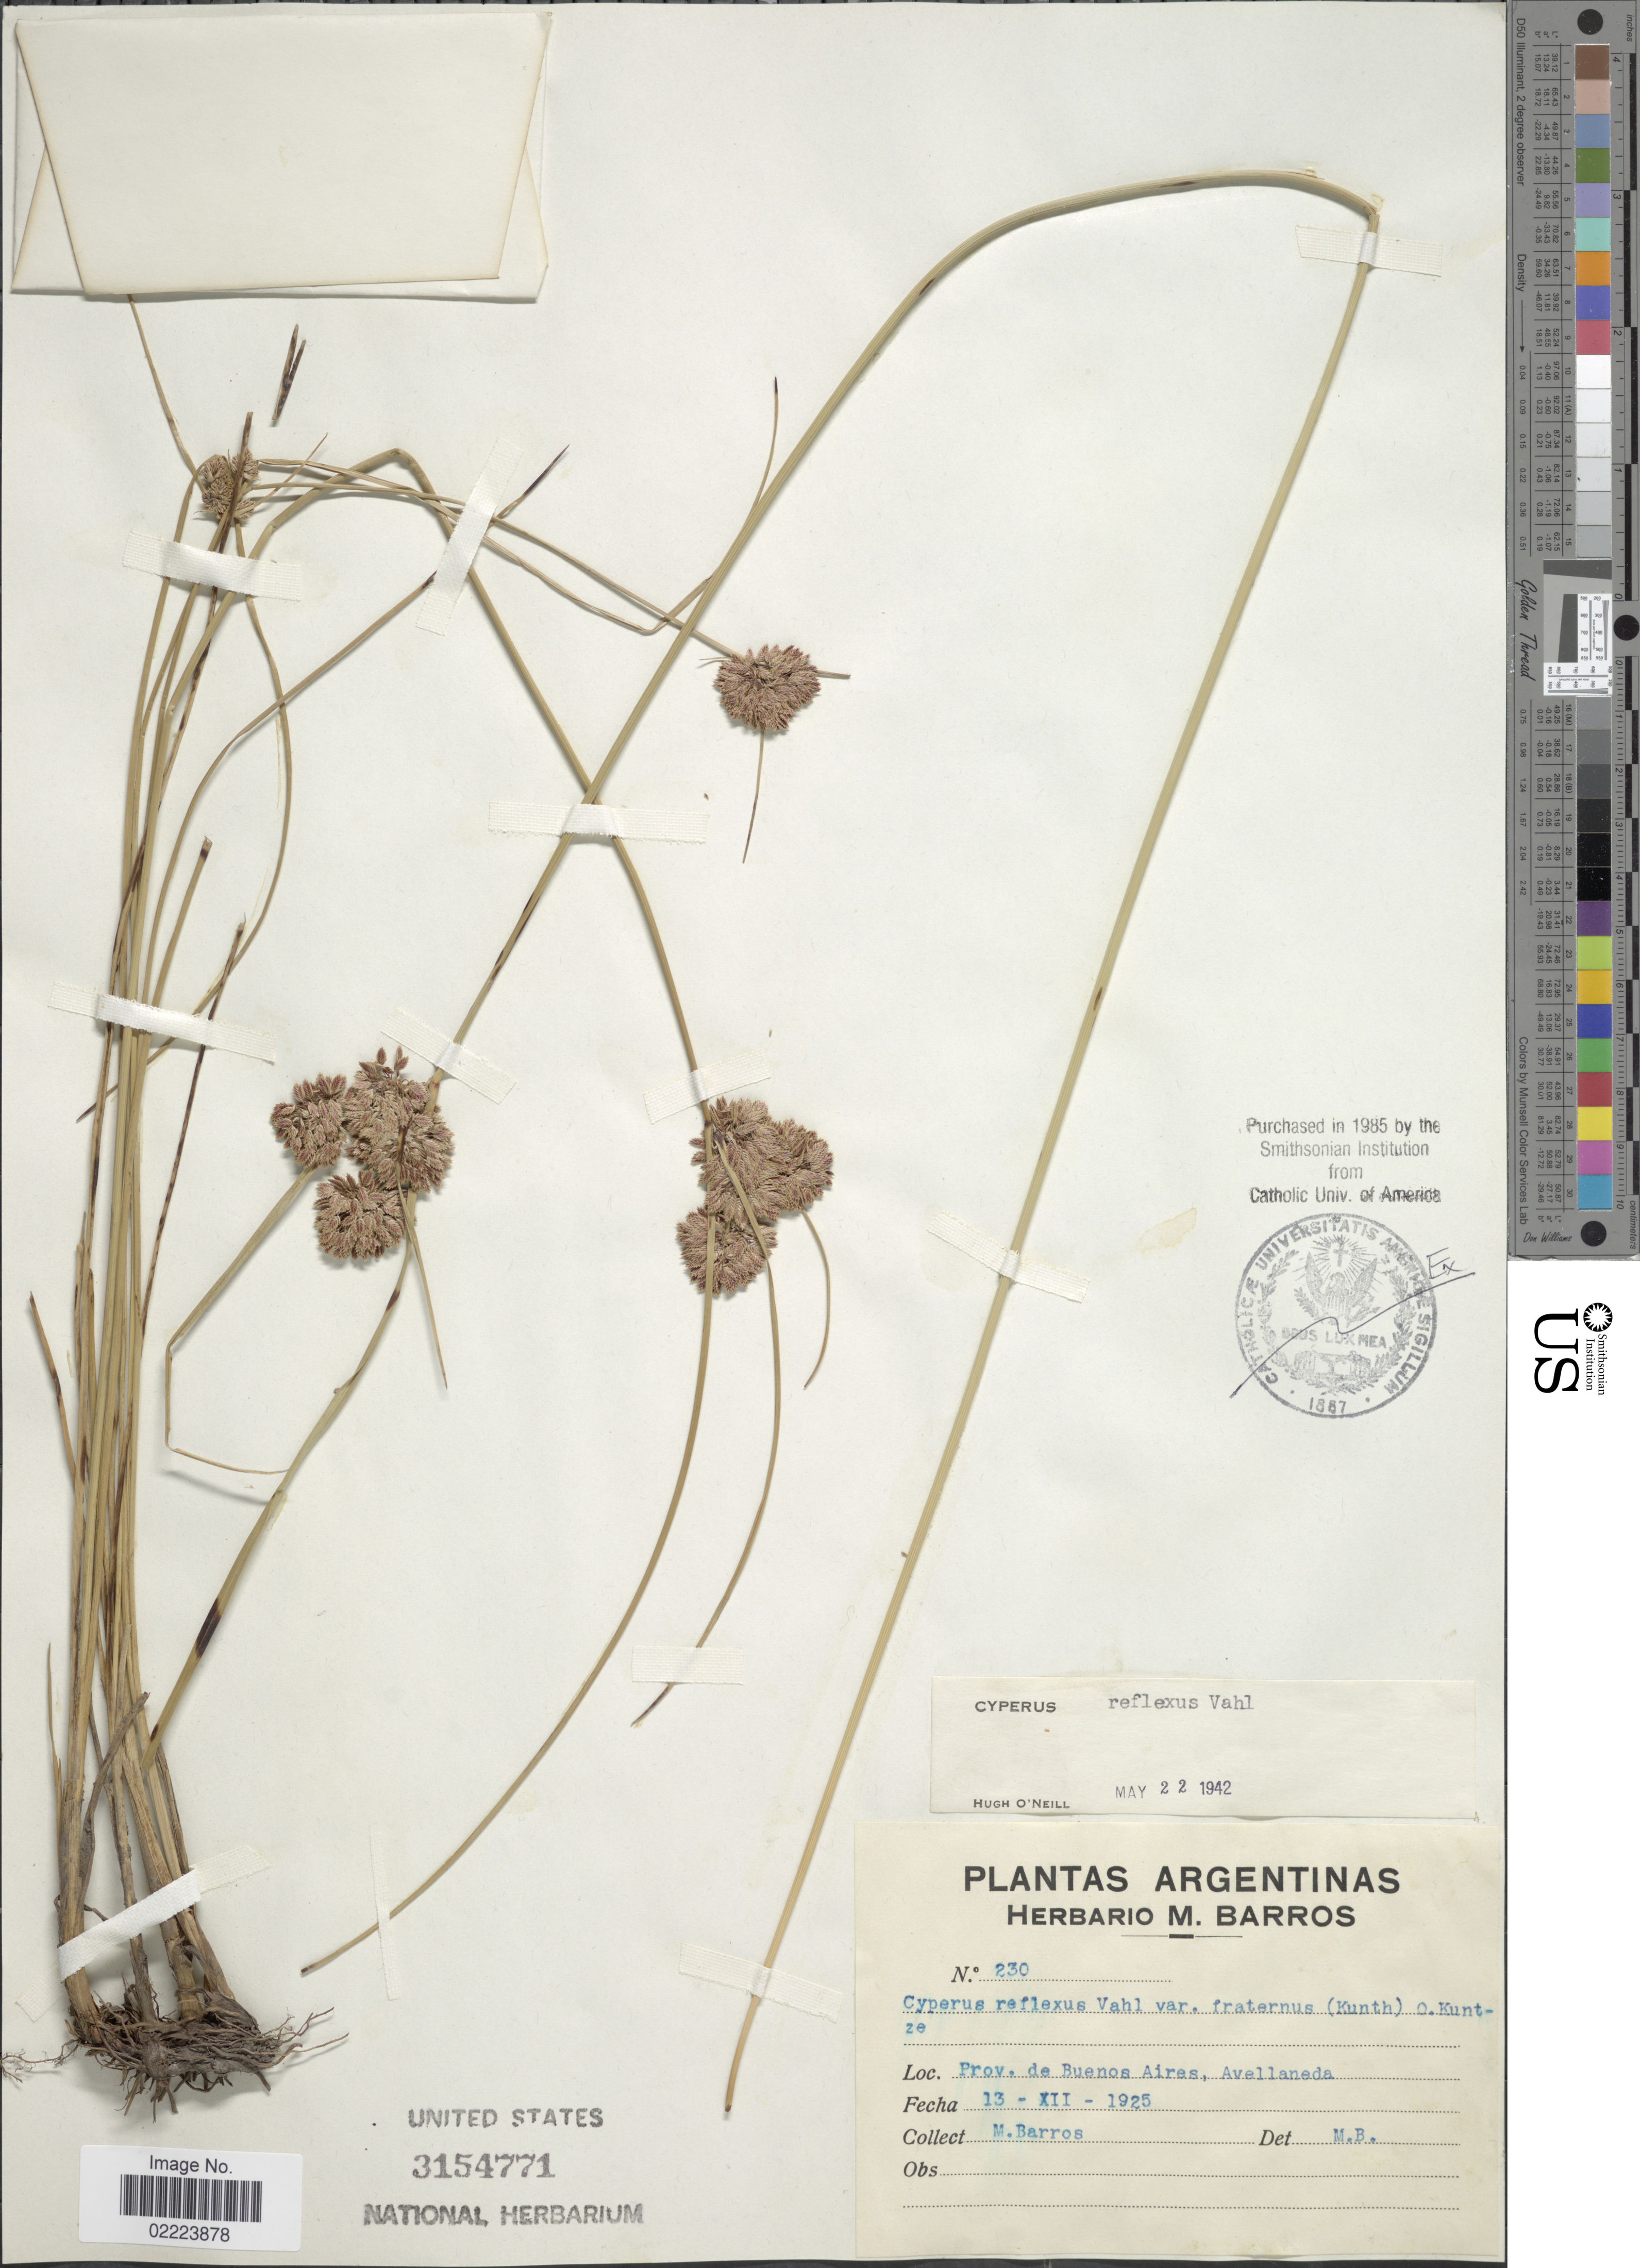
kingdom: Plantae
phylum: Tracheophyta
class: Liliopsida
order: Poales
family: Cyperaceae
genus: Cyperus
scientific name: Cyperus reflexus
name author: Vahl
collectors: M. Barros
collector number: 230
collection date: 1925-12-13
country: Argentina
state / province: Buenos Aires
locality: Prov. de Buenos Aires, Avellaneda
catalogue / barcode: US 3154771